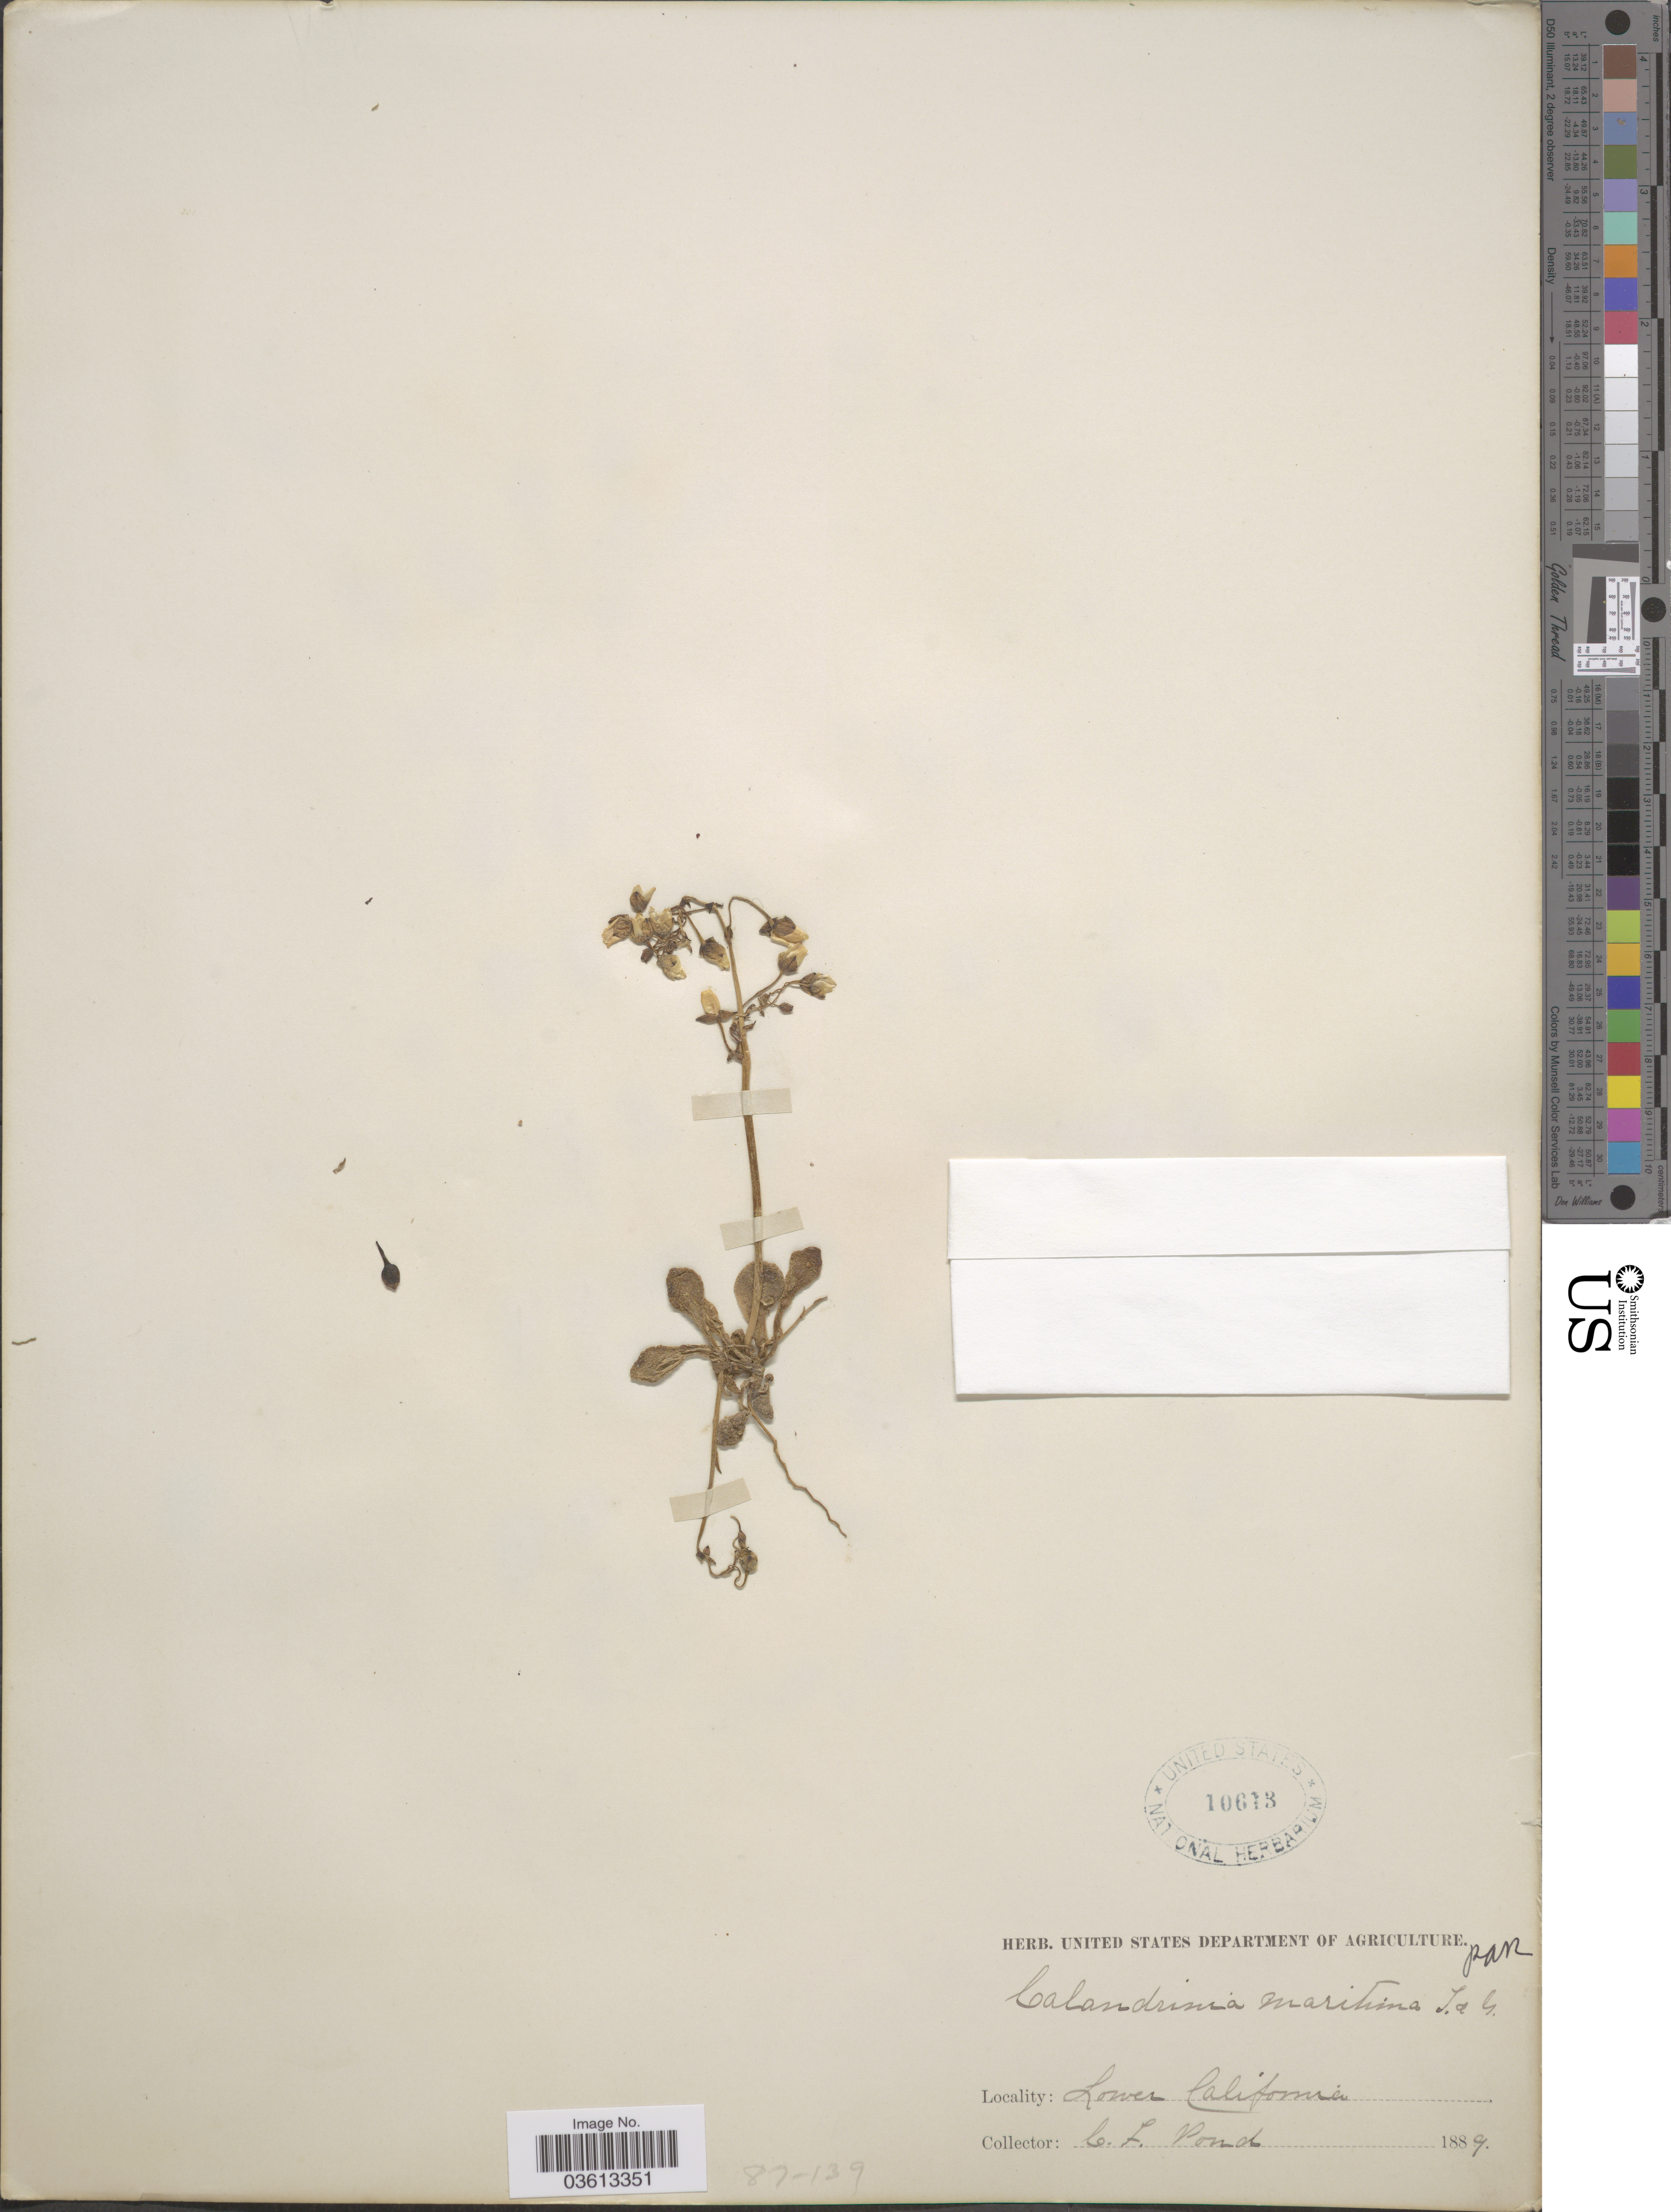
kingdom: Plantae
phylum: Tracheophyta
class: Magnoliopsida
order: Caryophyllales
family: Montiaceae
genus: Cistanthe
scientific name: Cistanthe maritima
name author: (Nutt.) Carolin ex Hershk.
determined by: Strong, Mark T., (BOT), Smithsonian Institution - National Museum of Natural History (UNITED STATES)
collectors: C. Pond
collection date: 1889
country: Mexico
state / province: Baja California Norte / Baja California Sur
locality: Lower California.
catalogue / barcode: US 10613